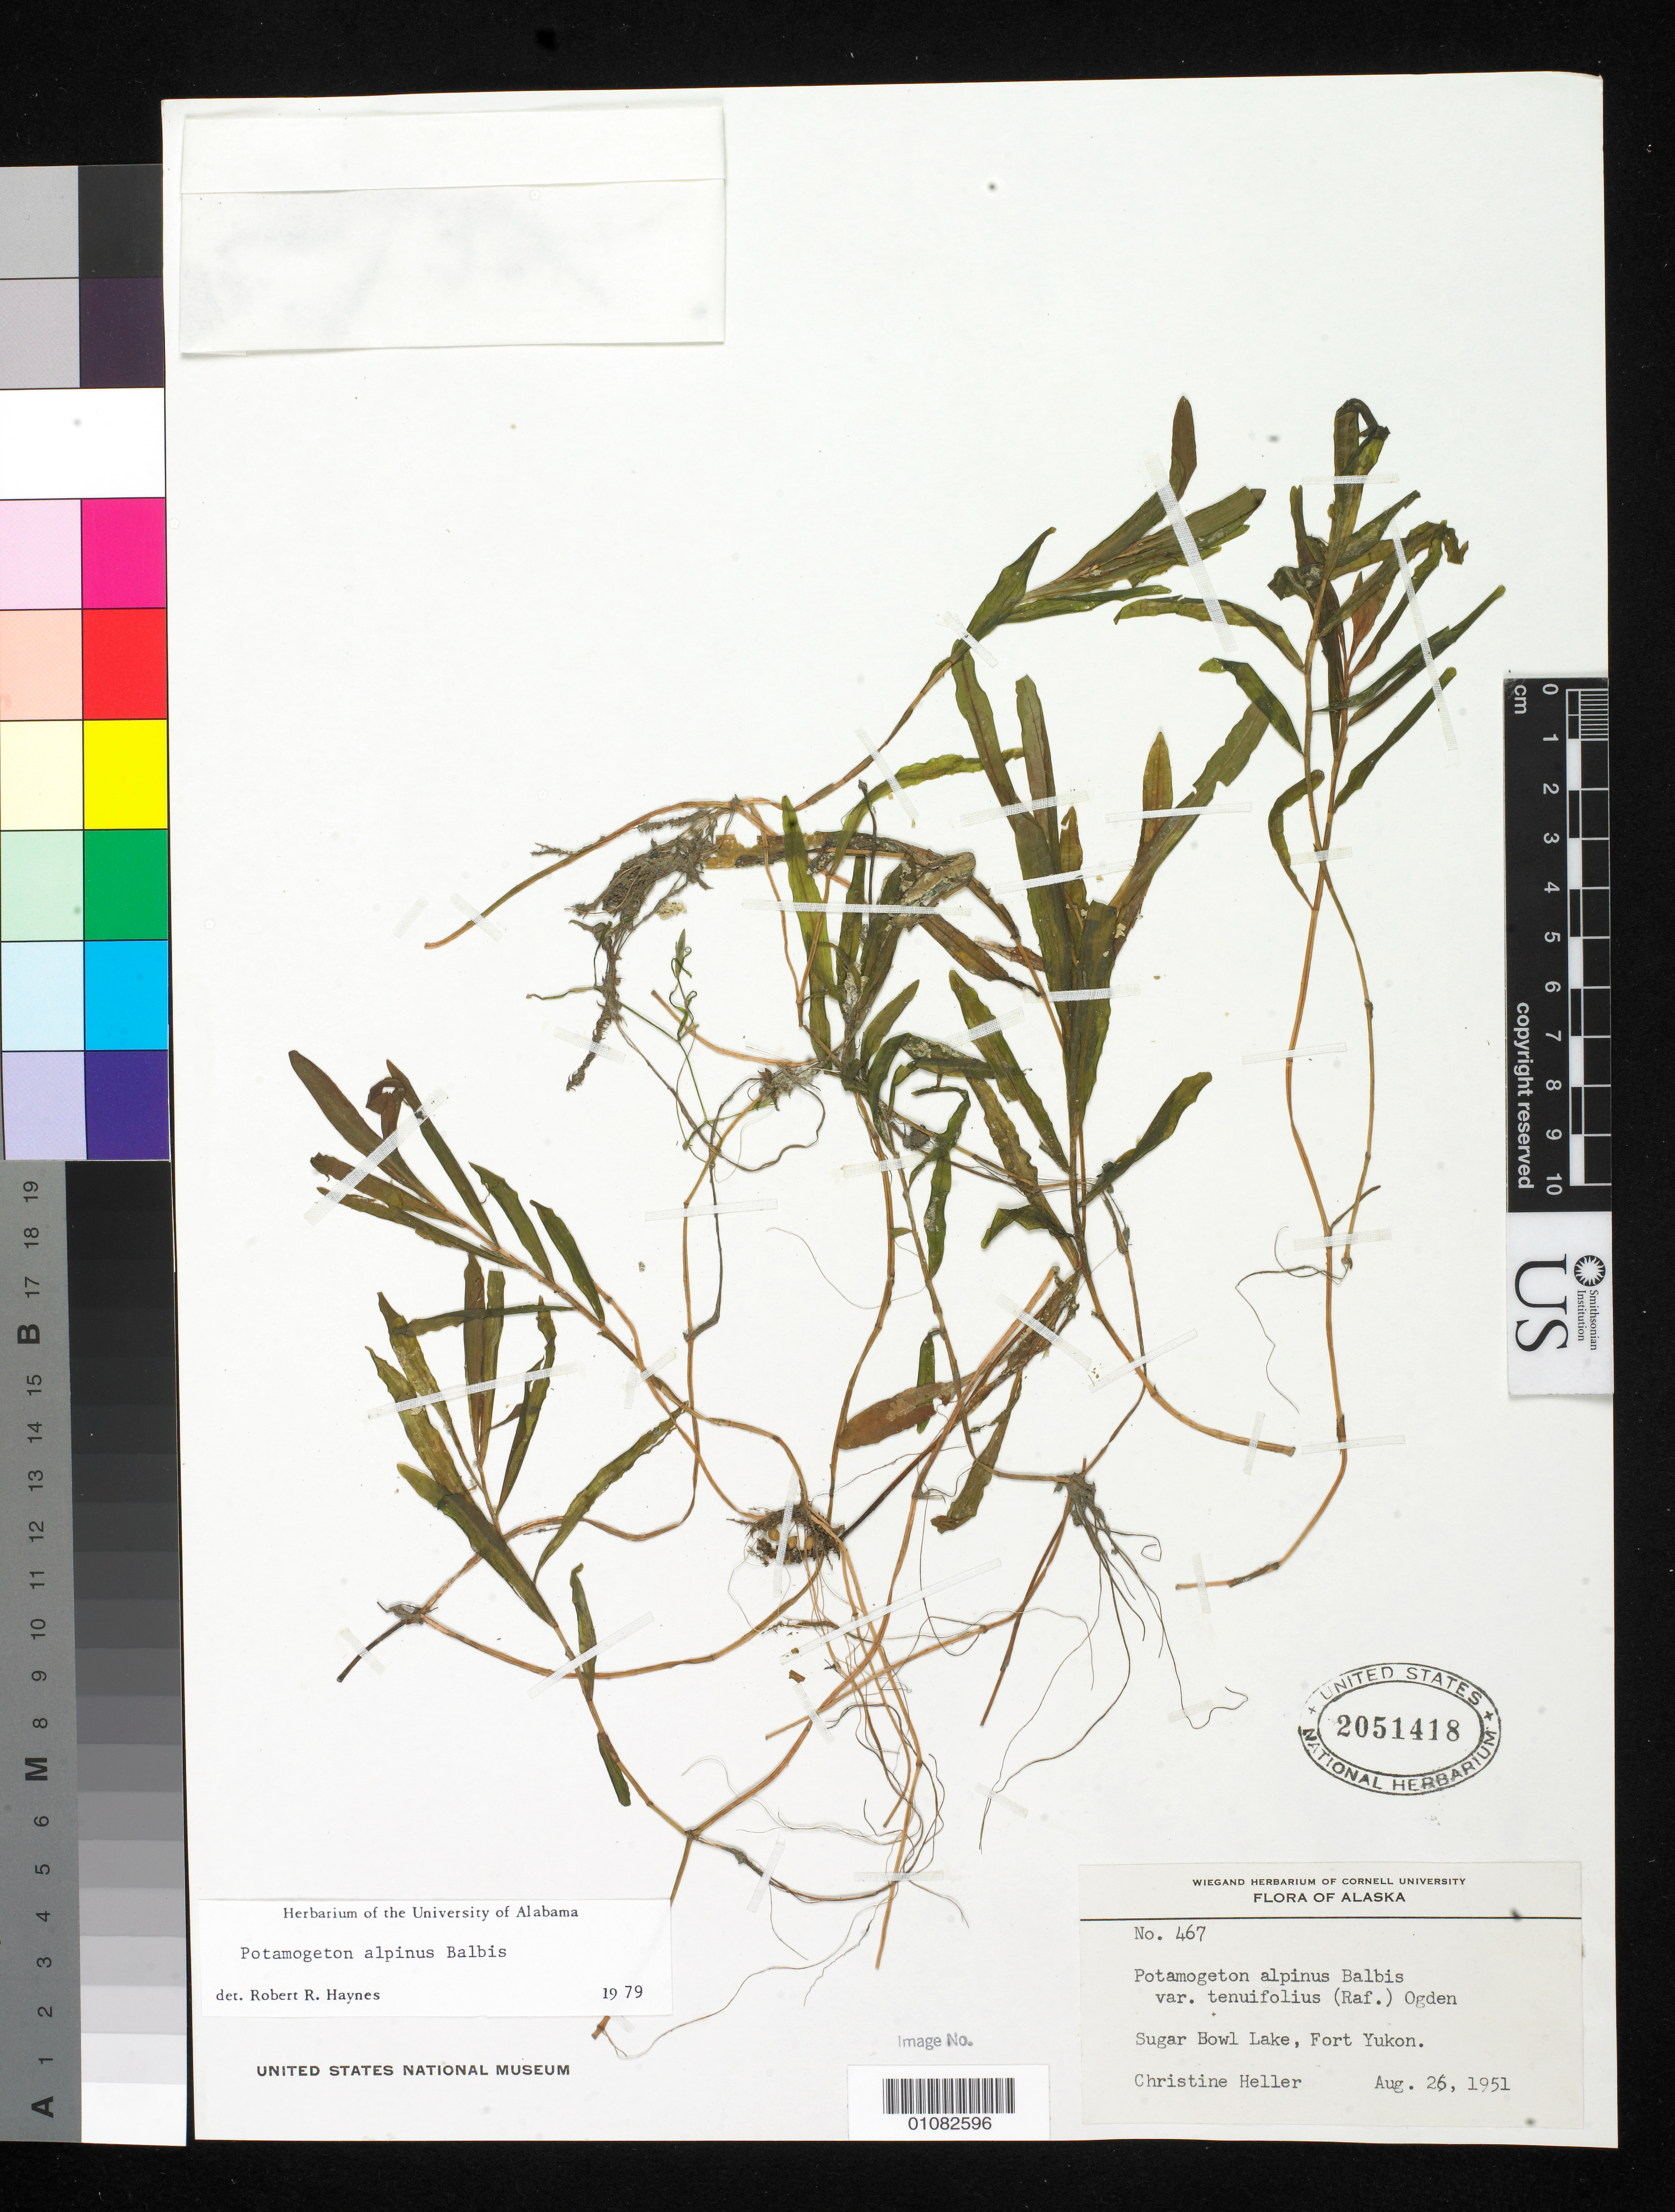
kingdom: Plantae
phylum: Tracheophyta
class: Liliopsida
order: Alismatales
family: Potamogetonaceae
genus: Potamogeton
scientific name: Potamogeton alpinus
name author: Balb.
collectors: C. Heller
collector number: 467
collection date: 1951-08-26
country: United States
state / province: Alaska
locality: Fort Yukon, Sugar Bowl Lake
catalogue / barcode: US 2051418